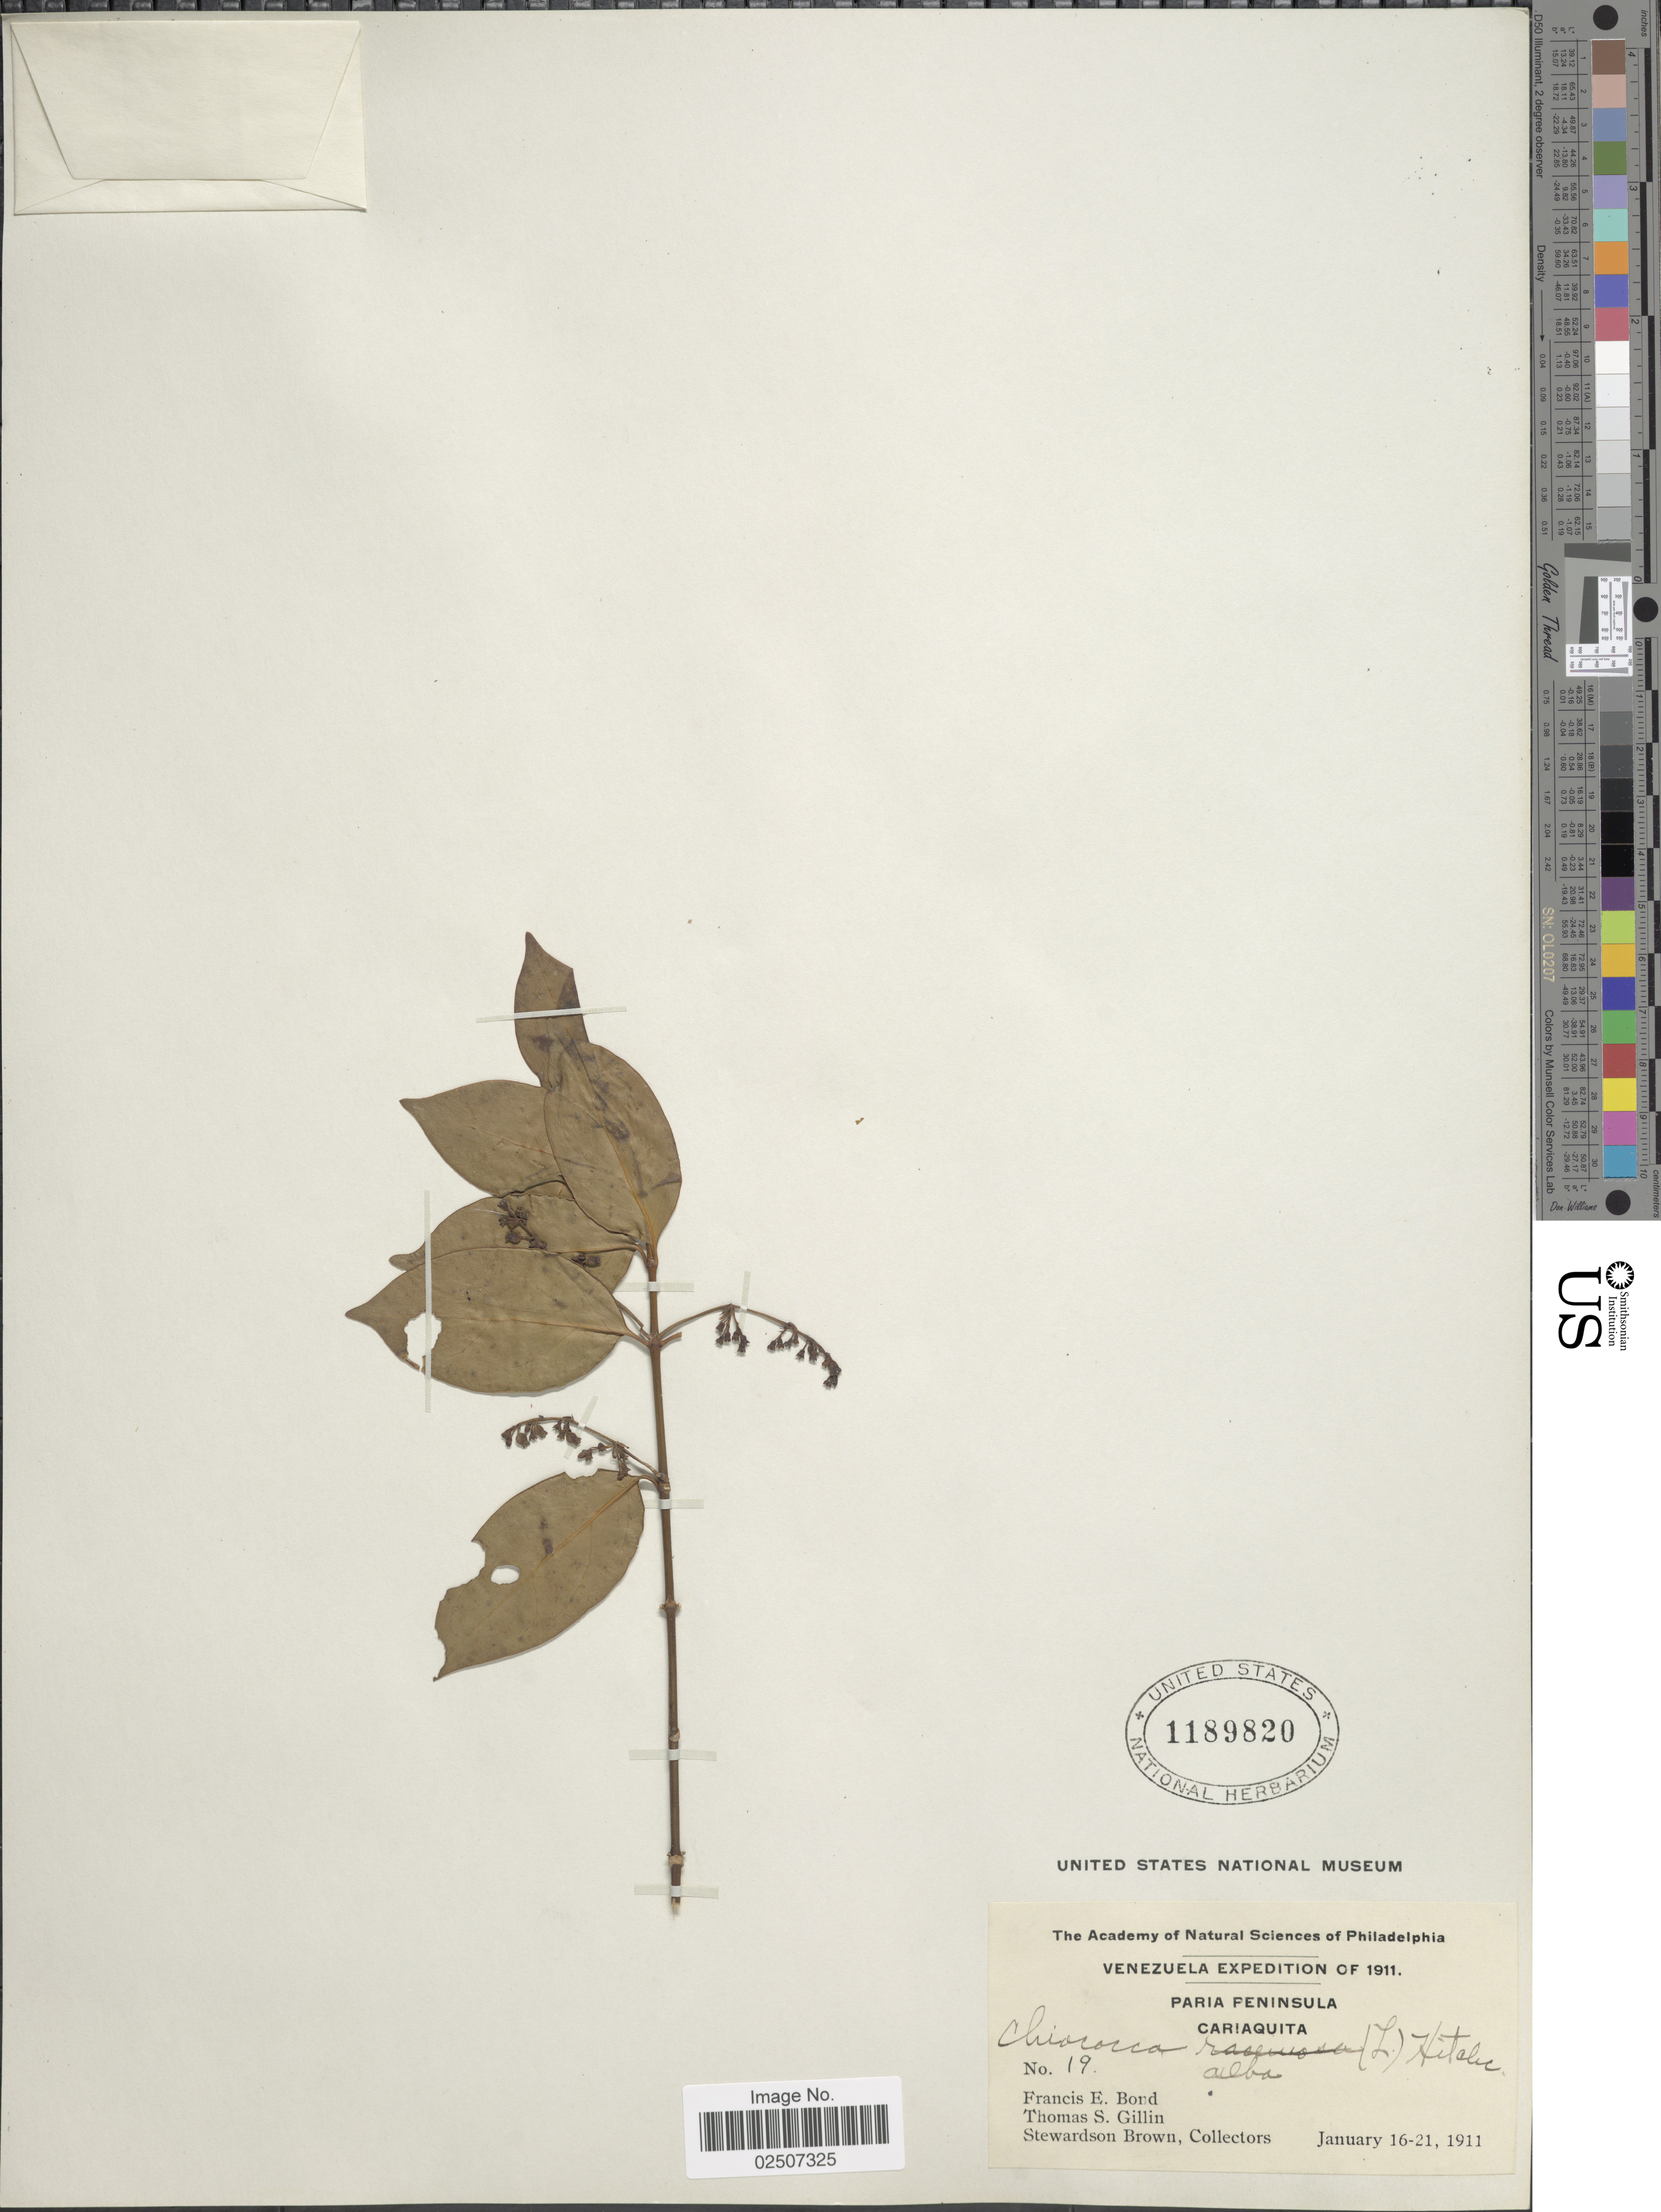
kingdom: Plantae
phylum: Tracheophyta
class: Magnoliopsida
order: Gentianales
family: Rubiaceae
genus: Chiococca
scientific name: Chiococca alba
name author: (L.) Hitchc.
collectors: F. Bond, T. Gillin & S. Brown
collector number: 19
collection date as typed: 16-21 January 1911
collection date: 1911-01-16/1911-01-21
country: Venezuela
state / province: Sucre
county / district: Valdez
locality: Paria Peninsula, Cariaquito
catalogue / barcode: US 1189820